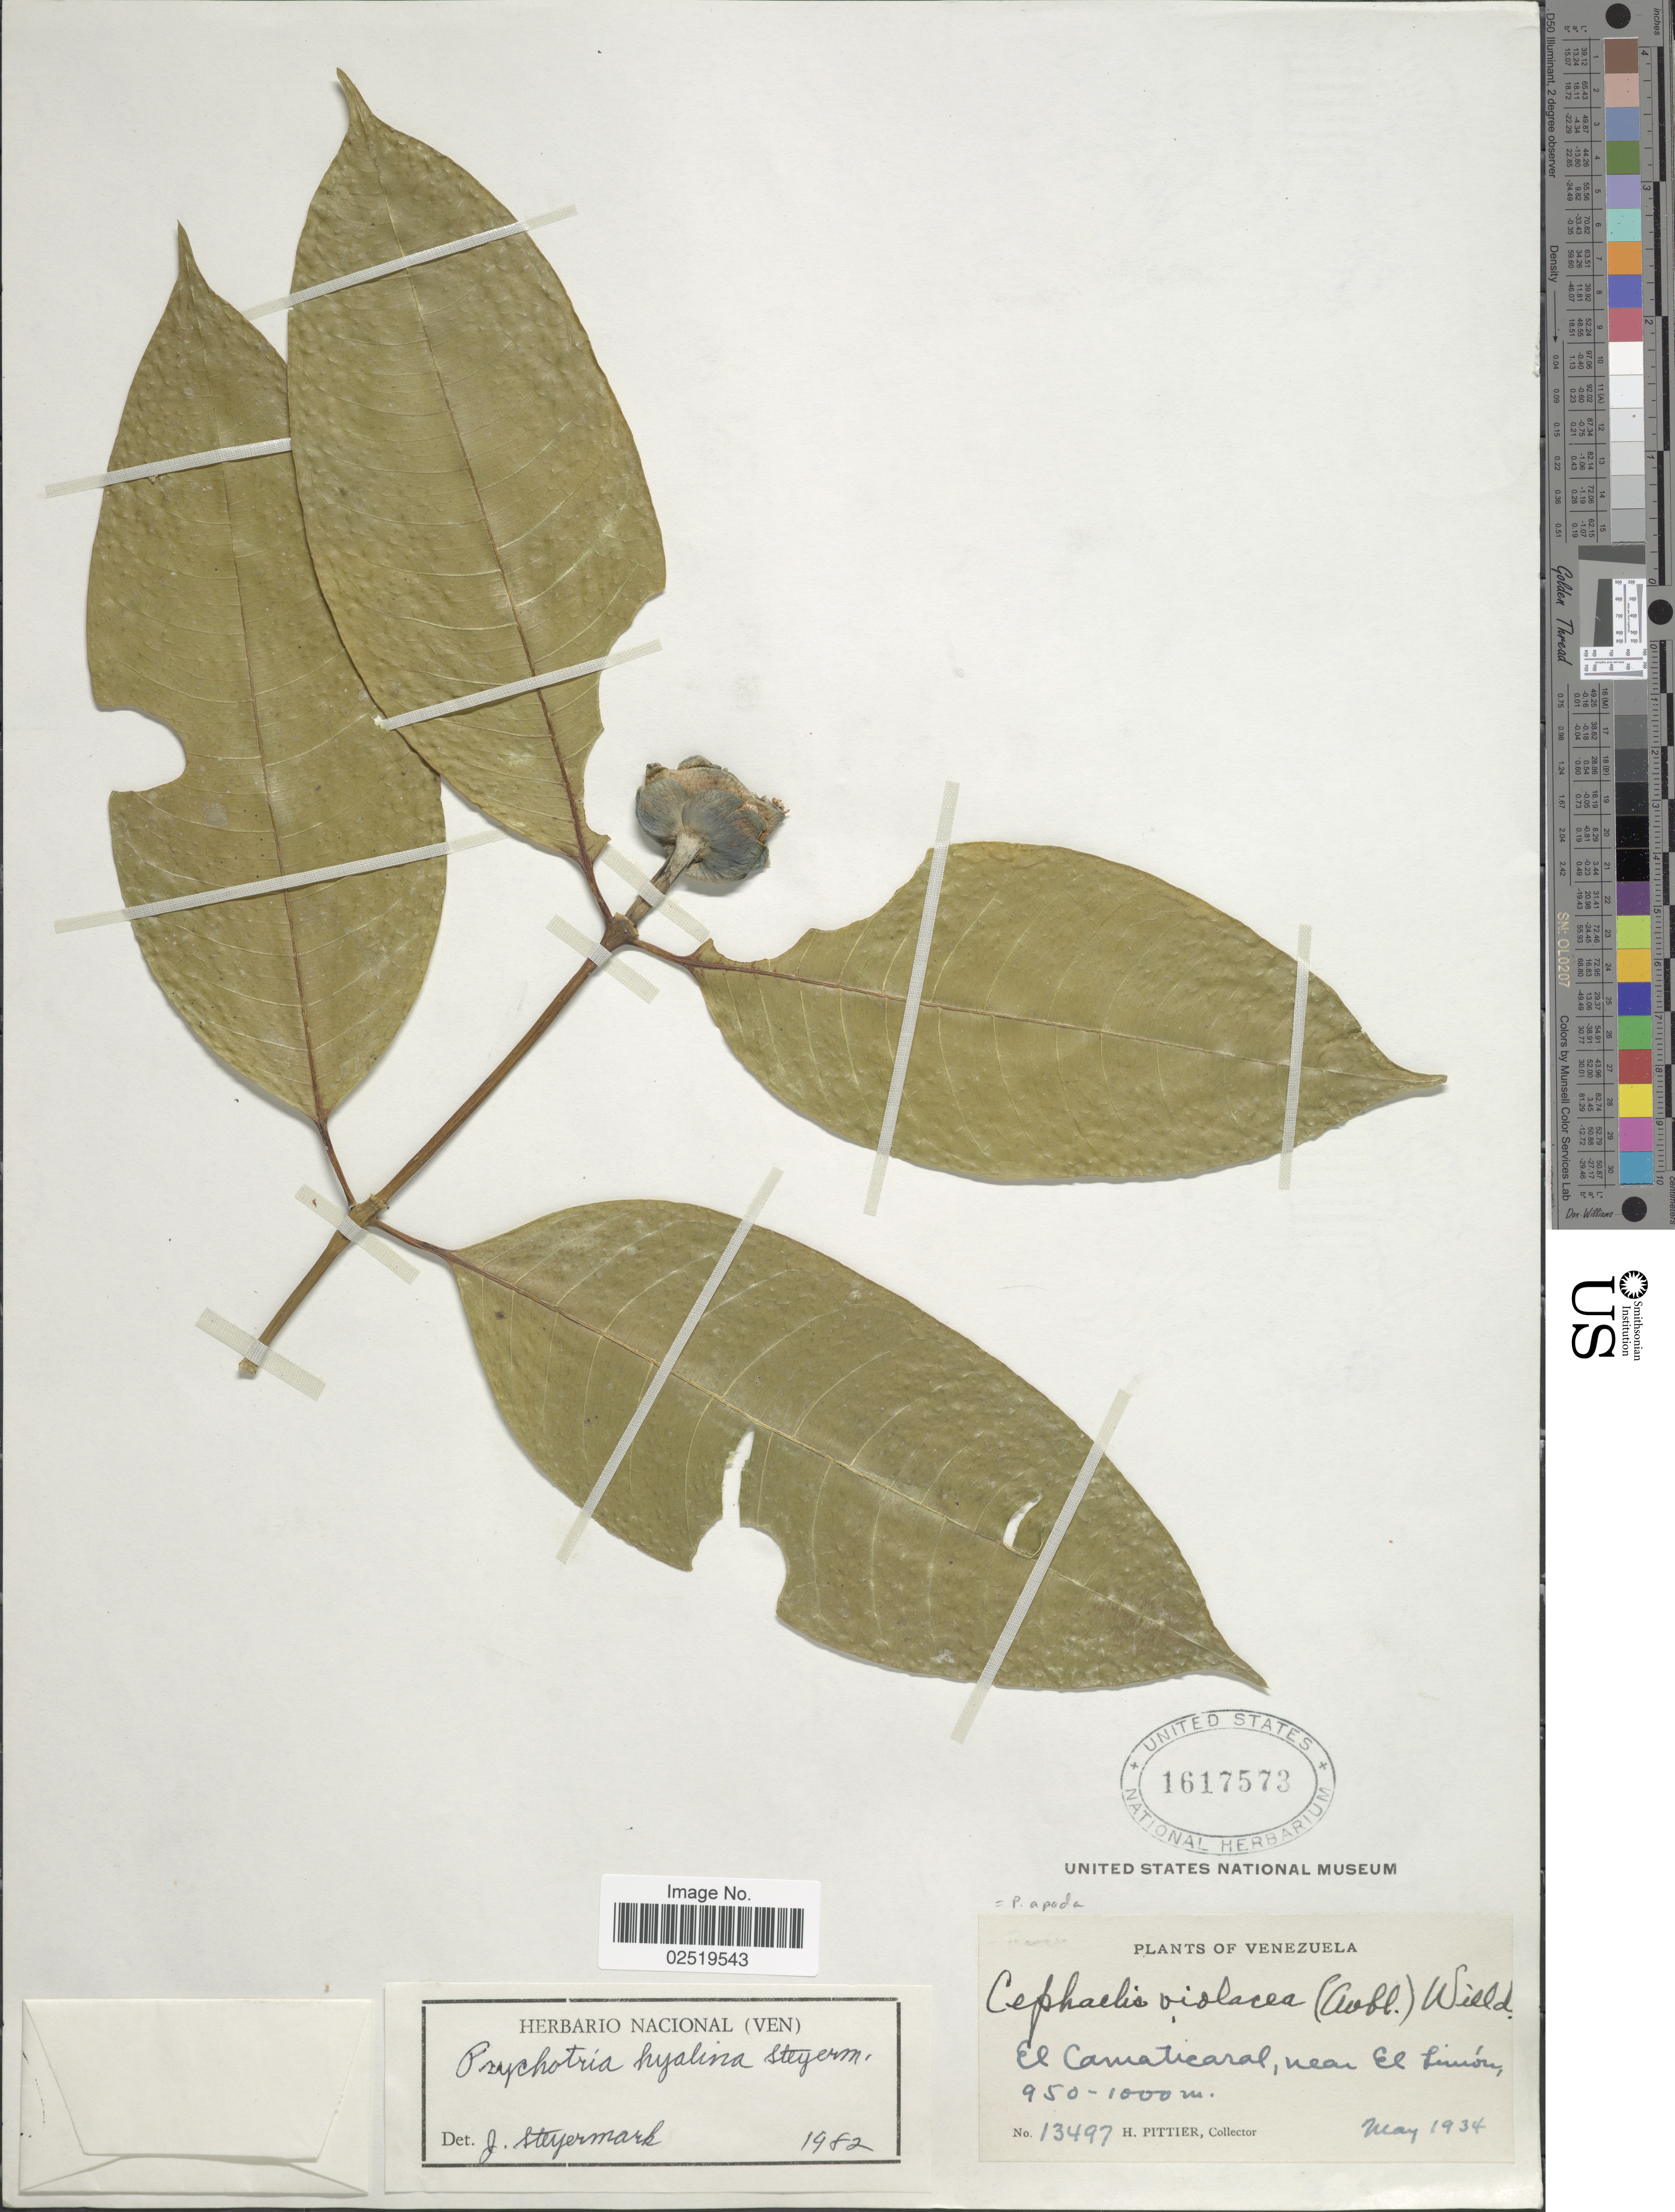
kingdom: Plantae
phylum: Tracheophyta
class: Magnoliopsida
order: Gentianales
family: Rubiaceae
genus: Psychotria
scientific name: Psychotria hyalina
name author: Steyerm.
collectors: H. F. Pittier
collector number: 13497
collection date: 1934-05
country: Venezuela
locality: El Camaticaral, near El Limon.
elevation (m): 950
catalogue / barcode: US 1617573